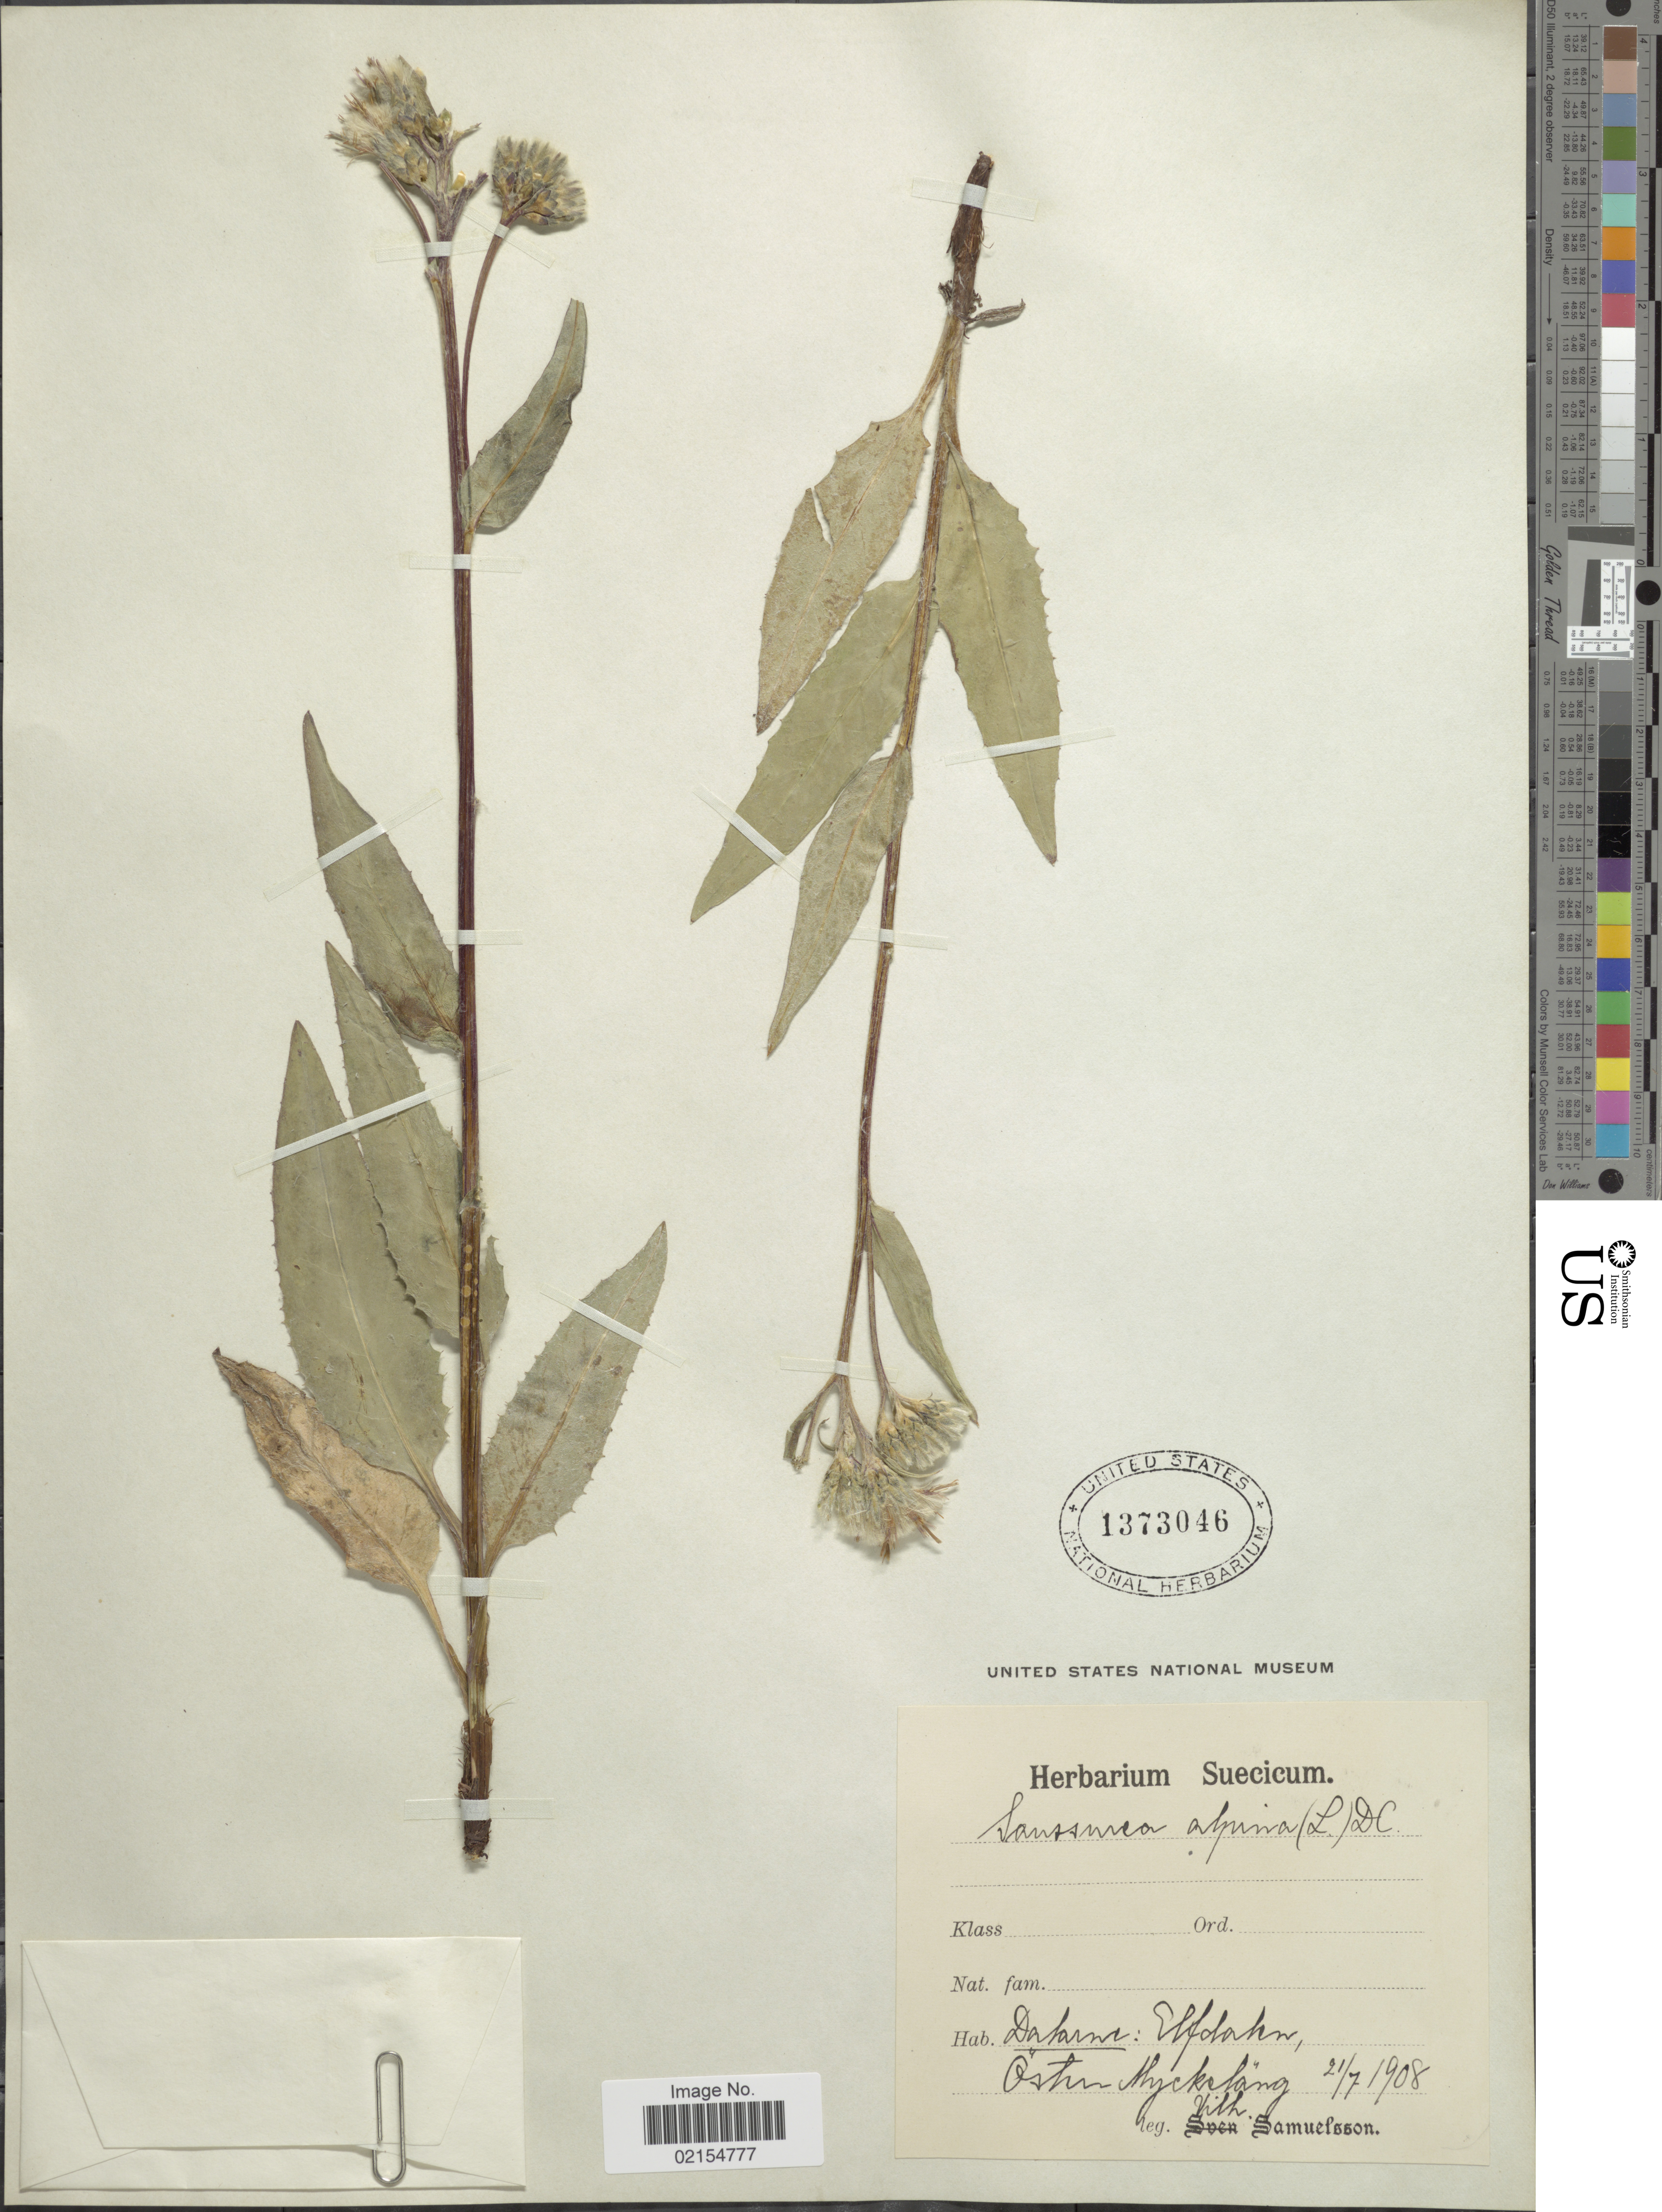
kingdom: Plantae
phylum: Tracheophyta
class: Magnoliopsida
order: Asterales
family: Asteraceae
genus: Saussurea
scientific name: Saussurea alpina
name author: (L.) DC.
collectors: V. Samuelsson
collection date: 1908-07-21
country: Sweden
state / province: Dalarna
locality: Suecicum, Dalarna: Elfdalen [ = Älvdalen], Oster Thyckehang [interpreted]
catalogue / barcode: US 1373046